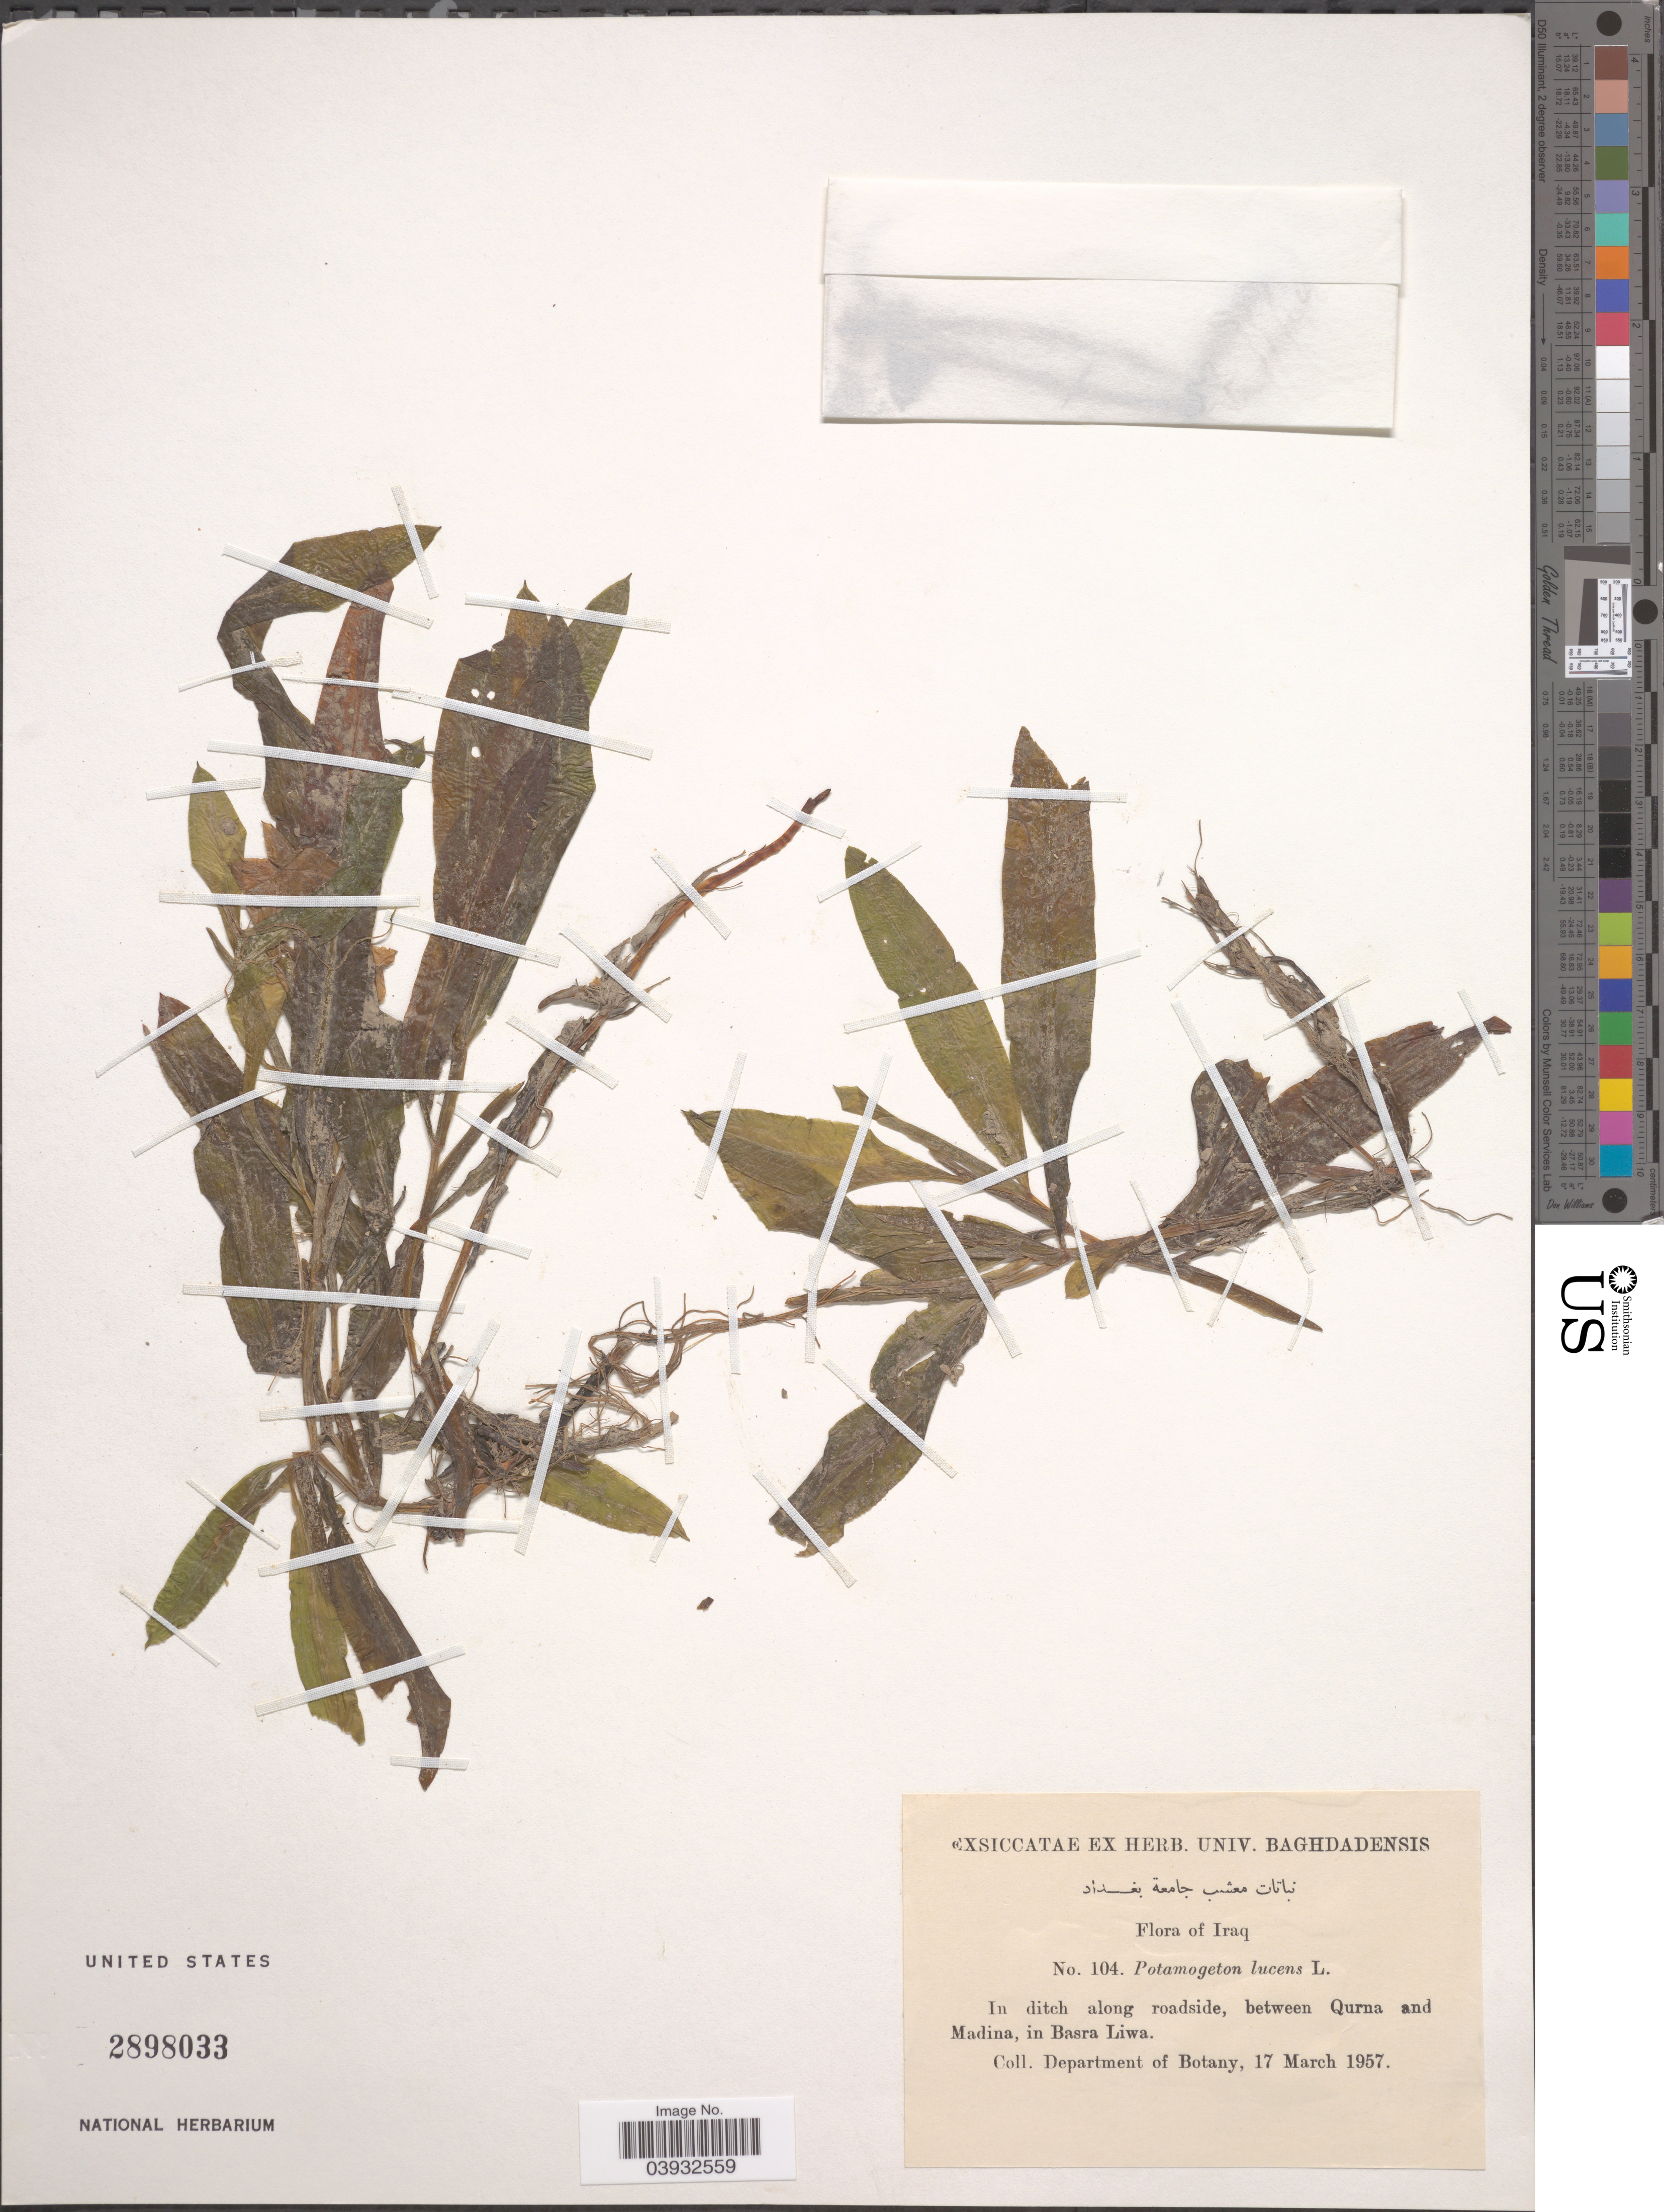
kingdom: Plantae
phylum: Tracheophyta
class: Liliopsida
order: Alismatales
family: Potamogetonaceae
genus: Potamogeton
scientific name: Potamogeton lucens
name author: L.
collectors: Department of Botany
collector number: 104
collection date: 1957-03-17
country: Iraq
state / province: Baghdad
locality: In ditch along roadside, between Qurna and Madina, in Basra Liwa.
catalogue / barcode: US 2898033